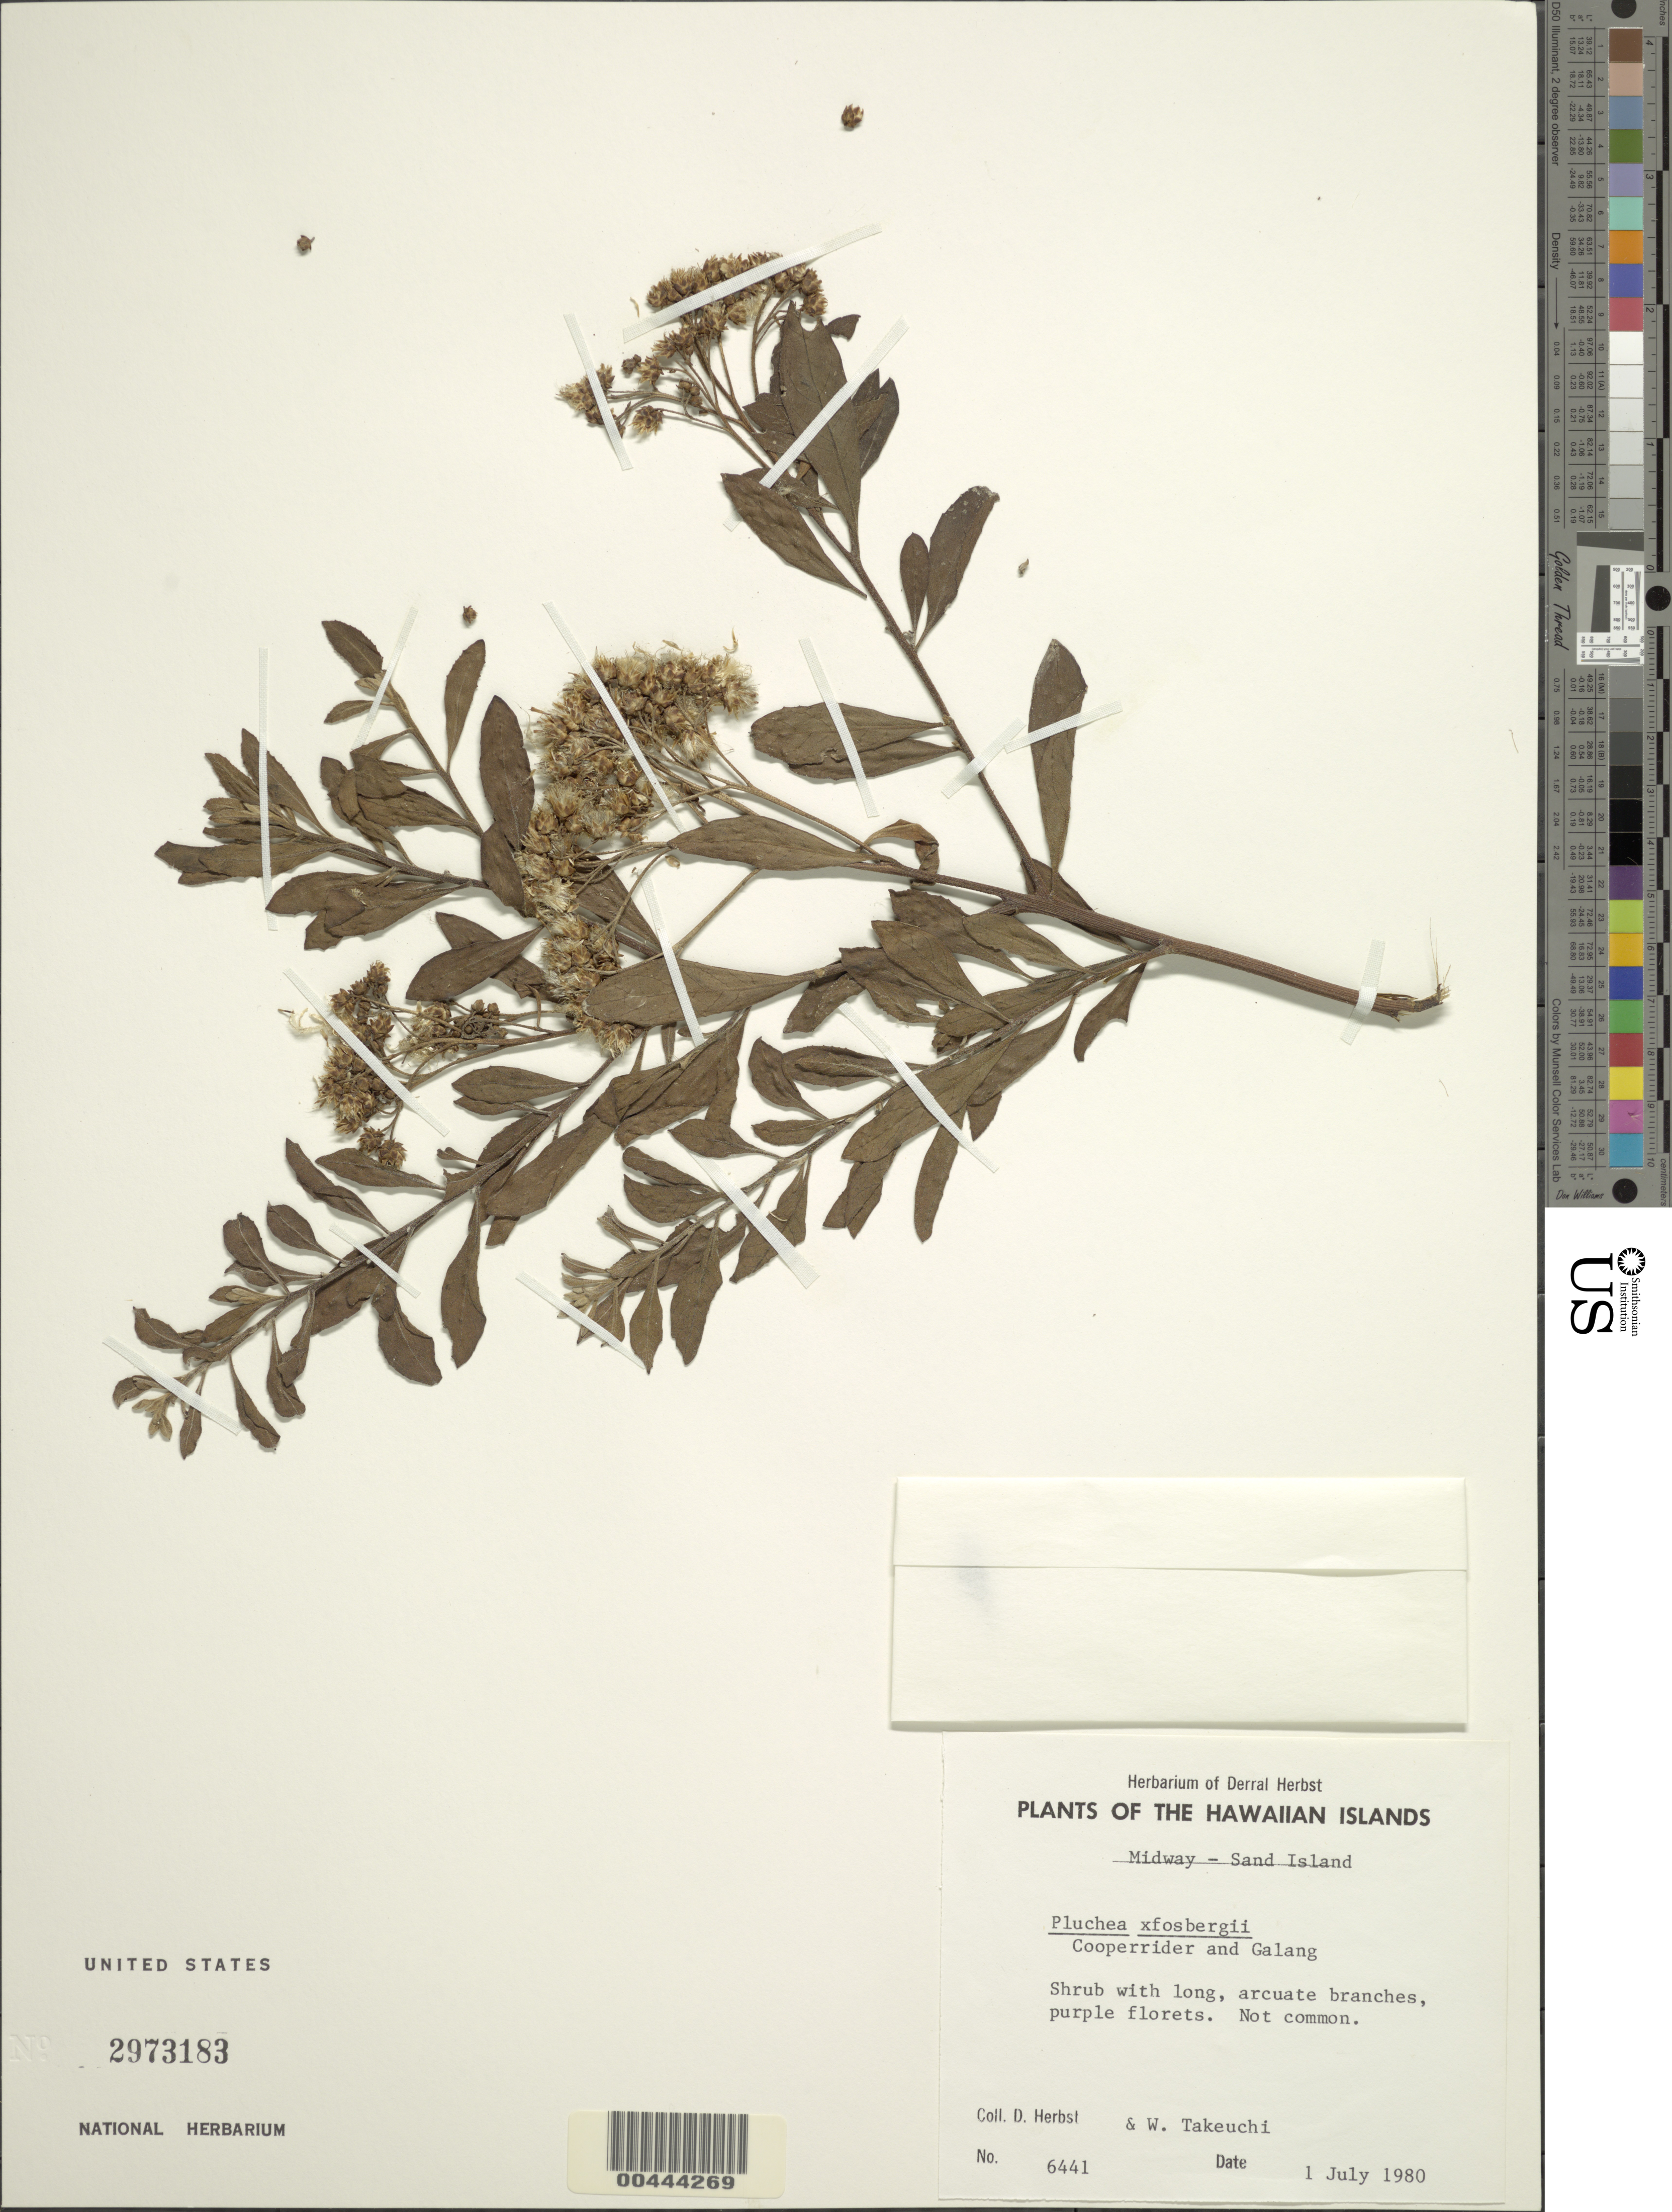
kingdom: Plantae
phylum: Tracheophyta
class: Magnoliopsida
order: Asterales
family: Asteraceae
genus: Pluchea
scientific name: Pluchea x fosbergii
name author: Cooperr. & Galang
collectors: D. R. Herbst & W. N. Takeuchi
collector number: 6441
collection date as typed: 1 Jul 1980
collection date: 1980-07-01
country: U.S. Administered Pacific Islands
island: Midway Atoll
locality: Sand Islet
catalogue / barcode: US 2973183